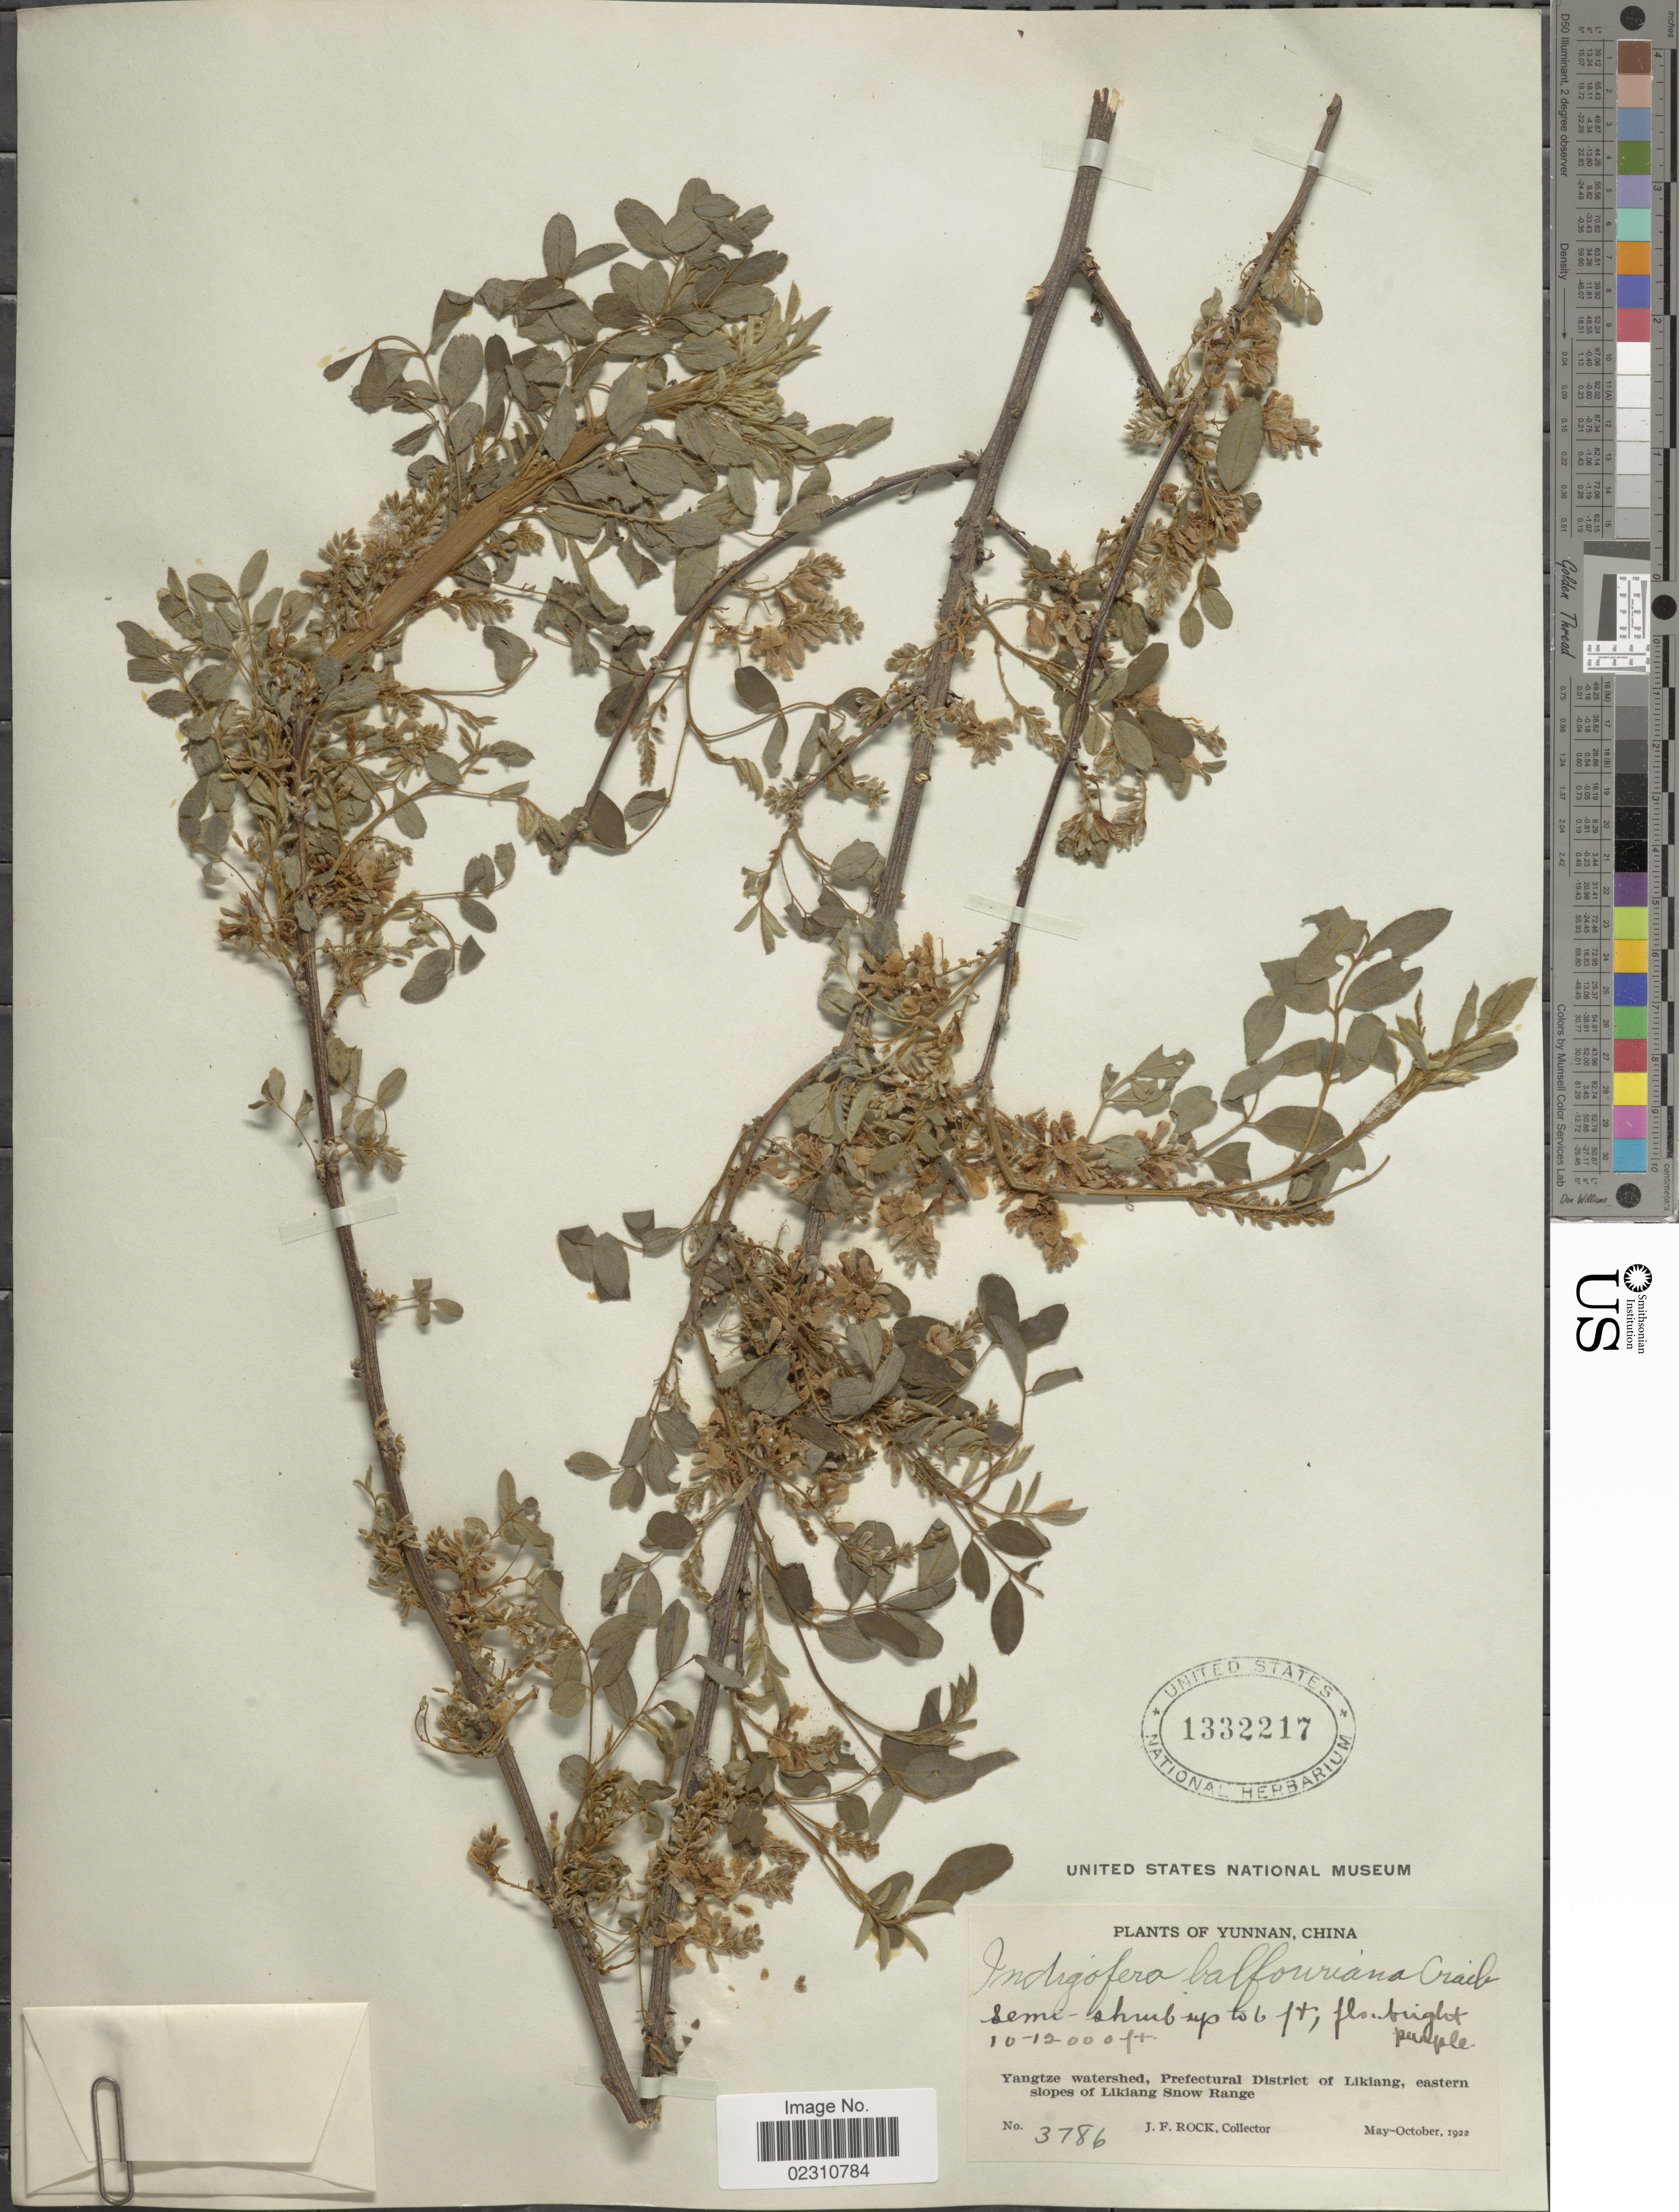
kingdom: Plantae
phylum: Tracheophyta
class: Magnoliopsida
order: Fabales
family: Fabaceae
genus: Indigofera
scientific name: Indigofera balfouriana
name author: Craib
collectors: J. Rock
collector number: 3786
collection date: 1922-05/1922-10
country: China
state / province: Yunnan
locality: Yunnan, China. Yangtze watershed, Prefectural District of Likiang, eastern slopes of Likiang Snow Range.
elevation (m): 3048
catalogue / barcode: US 1332217